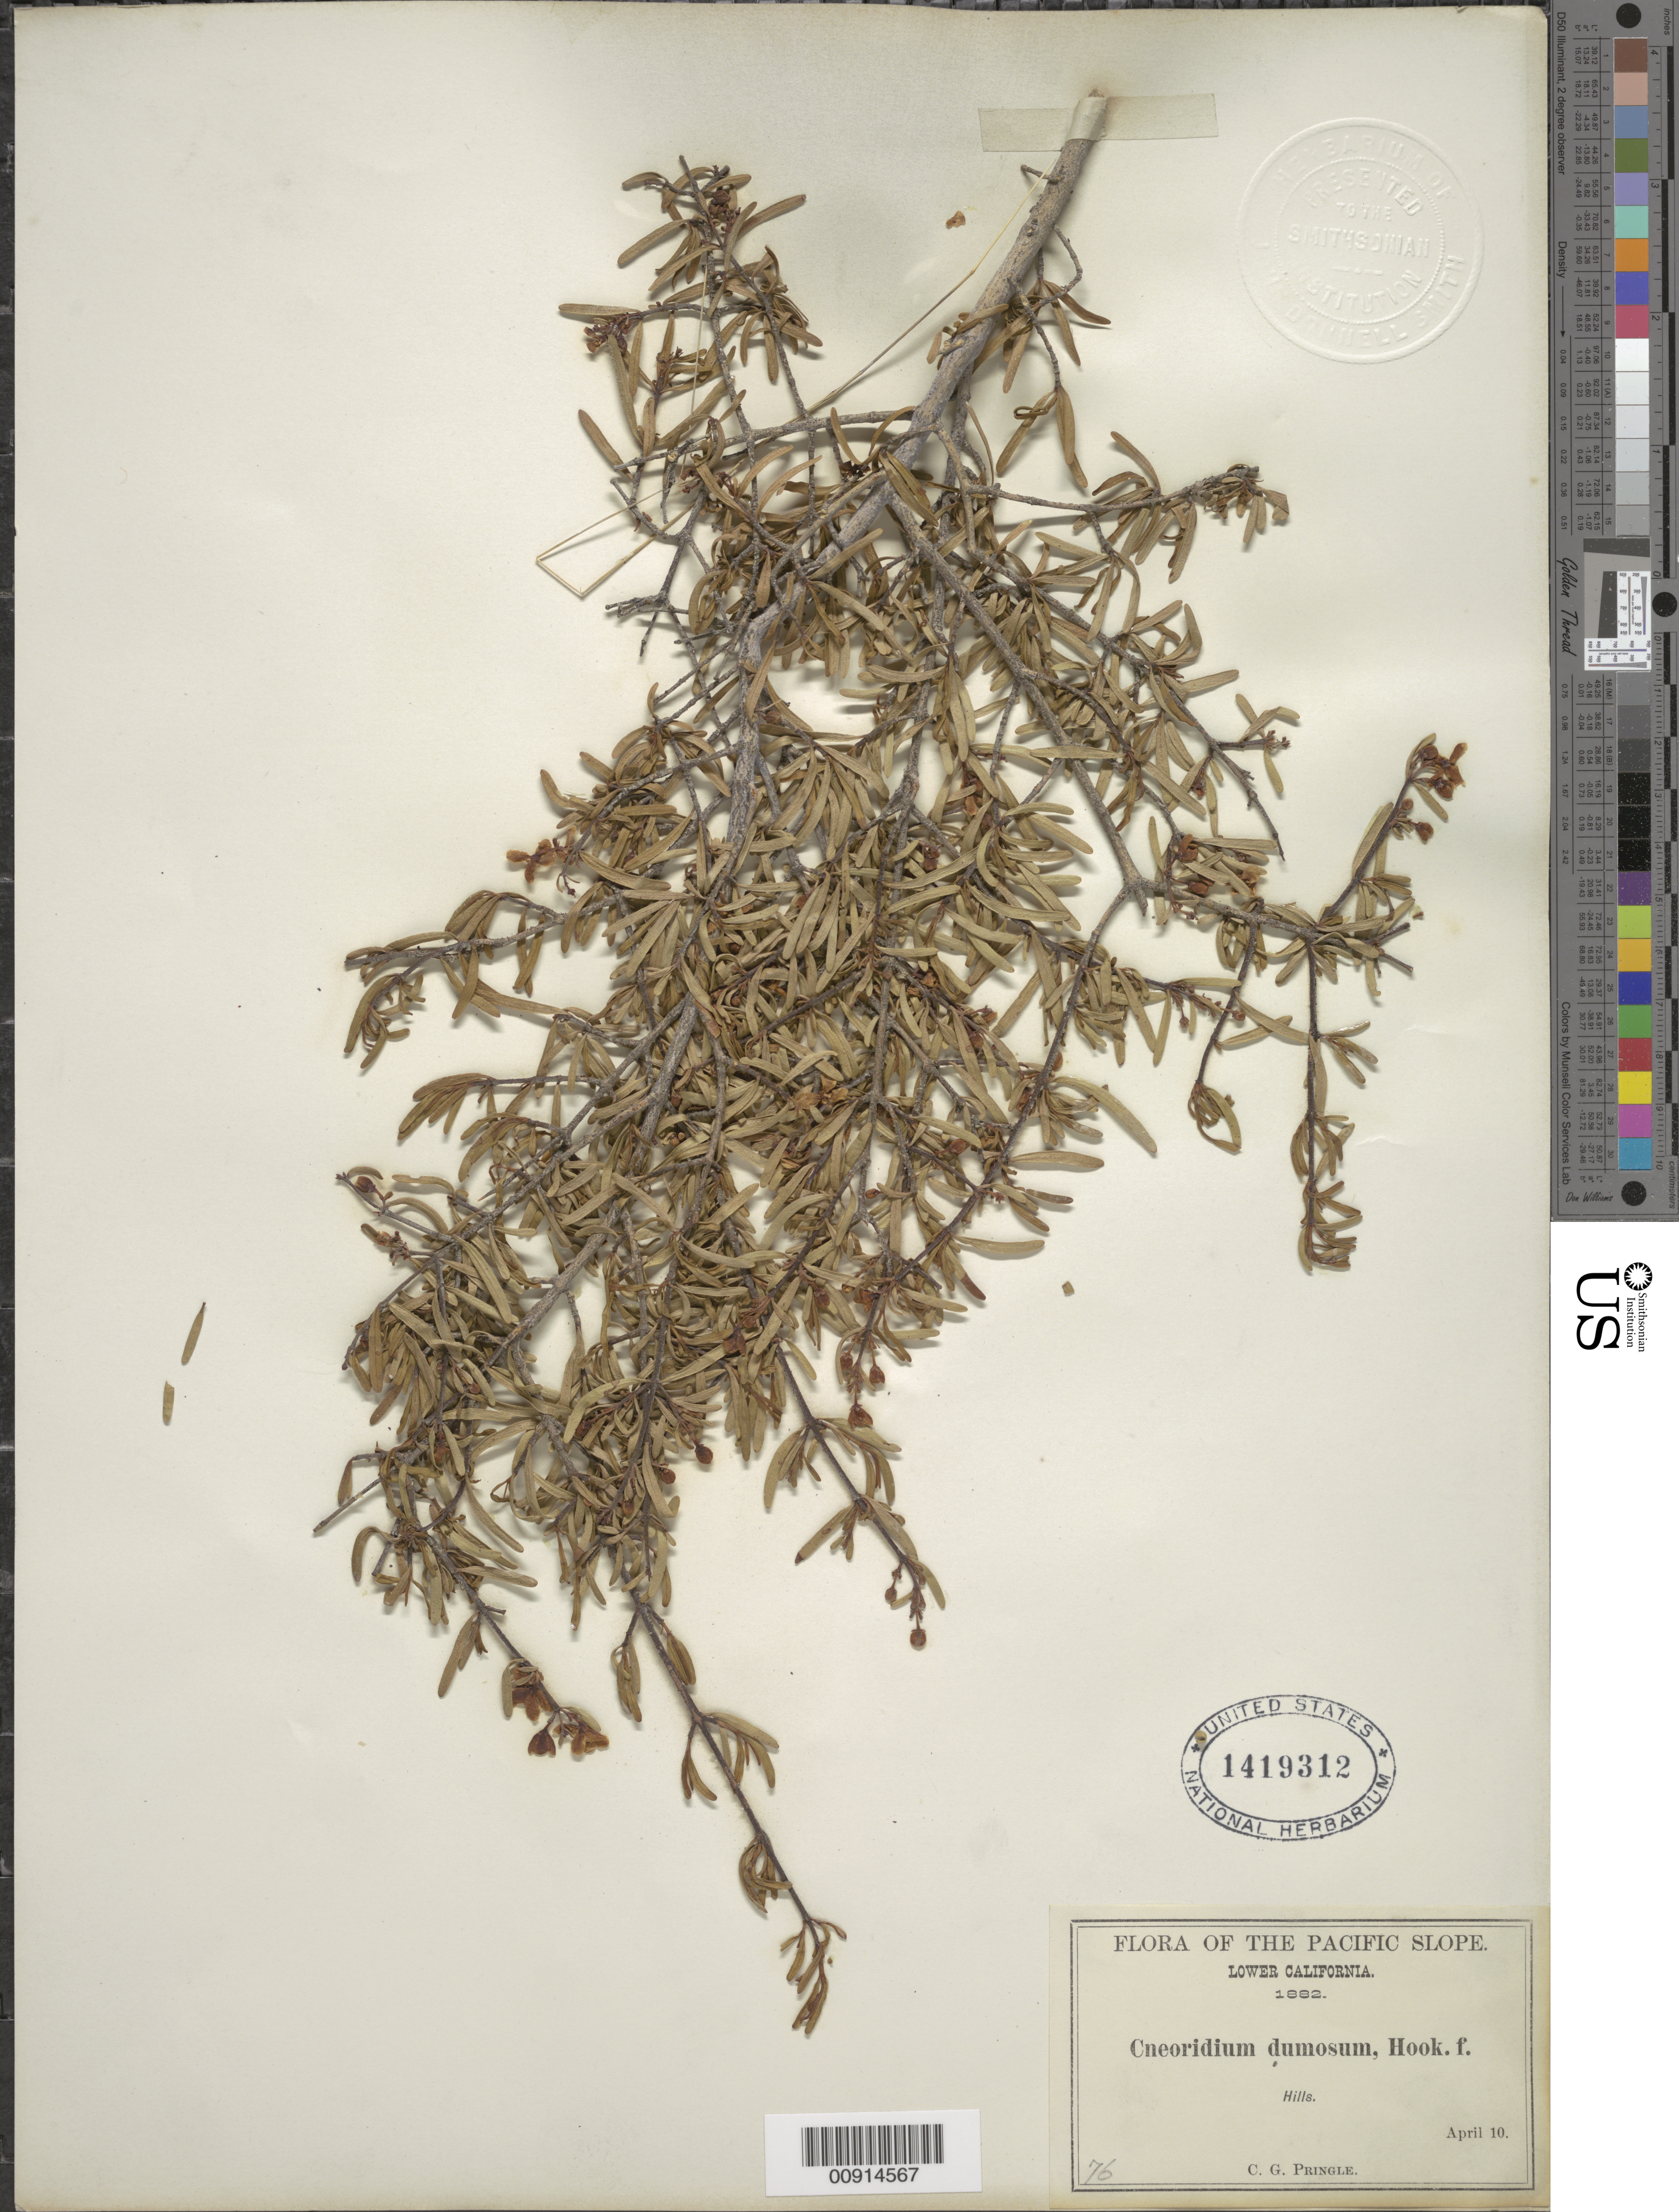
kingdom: Plantae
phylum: Tracheophyta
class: Magnoliopsida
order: Sapindales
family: Rutaceae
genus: Cneoridium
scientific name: Cneoridium dumosum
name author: (Nutt. ex Torr. & A. Gray) Hook. f. ex Baill.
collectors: C. G. Pringle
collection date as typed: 10 Apr 1882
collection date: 1882-04-10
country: Mexico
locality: Lower California. Pacific Slope.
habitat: Hills.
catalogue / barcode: US 1419312